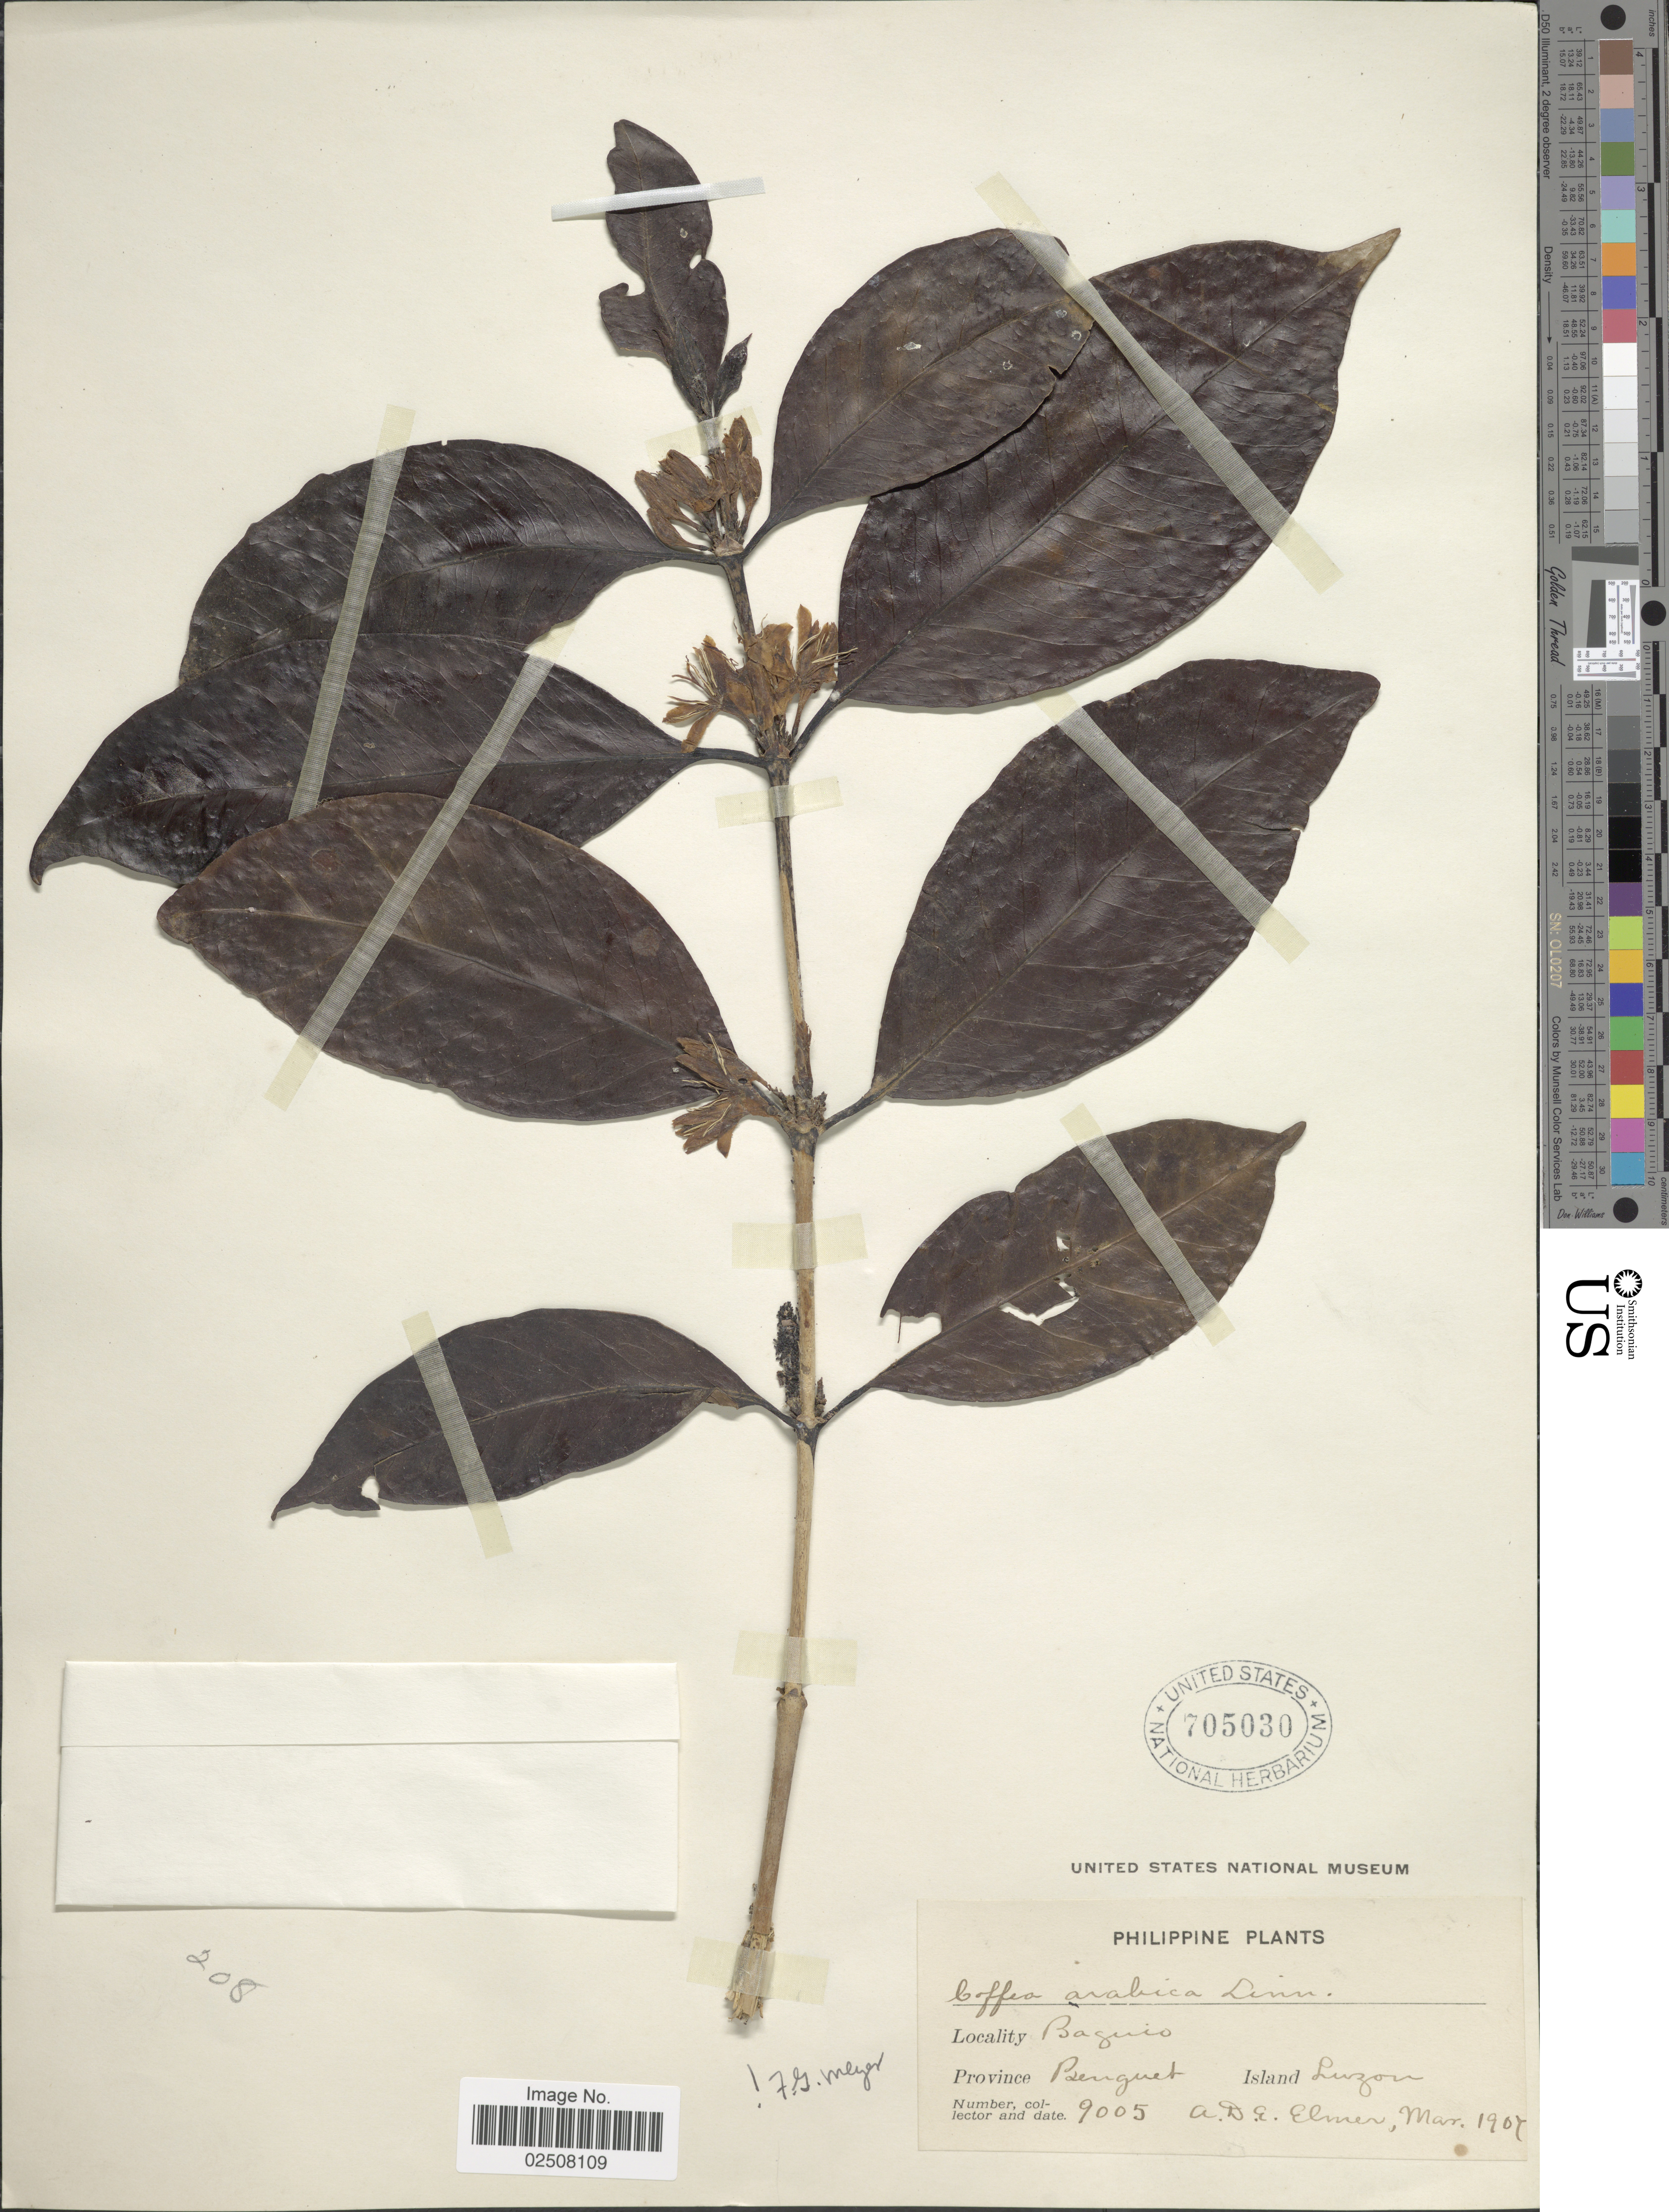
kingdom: Plantae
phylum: Tracheophyta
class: Magnoliopsida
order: Gentianales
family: Rubiaceae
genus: Coffea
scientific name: Coffea arabica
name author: L.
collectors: A. D. E. Elmer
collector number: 9005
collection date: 1907-03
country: Philippines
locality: Baguio, Province Benguet, Island Luzon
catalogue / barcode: US 705030